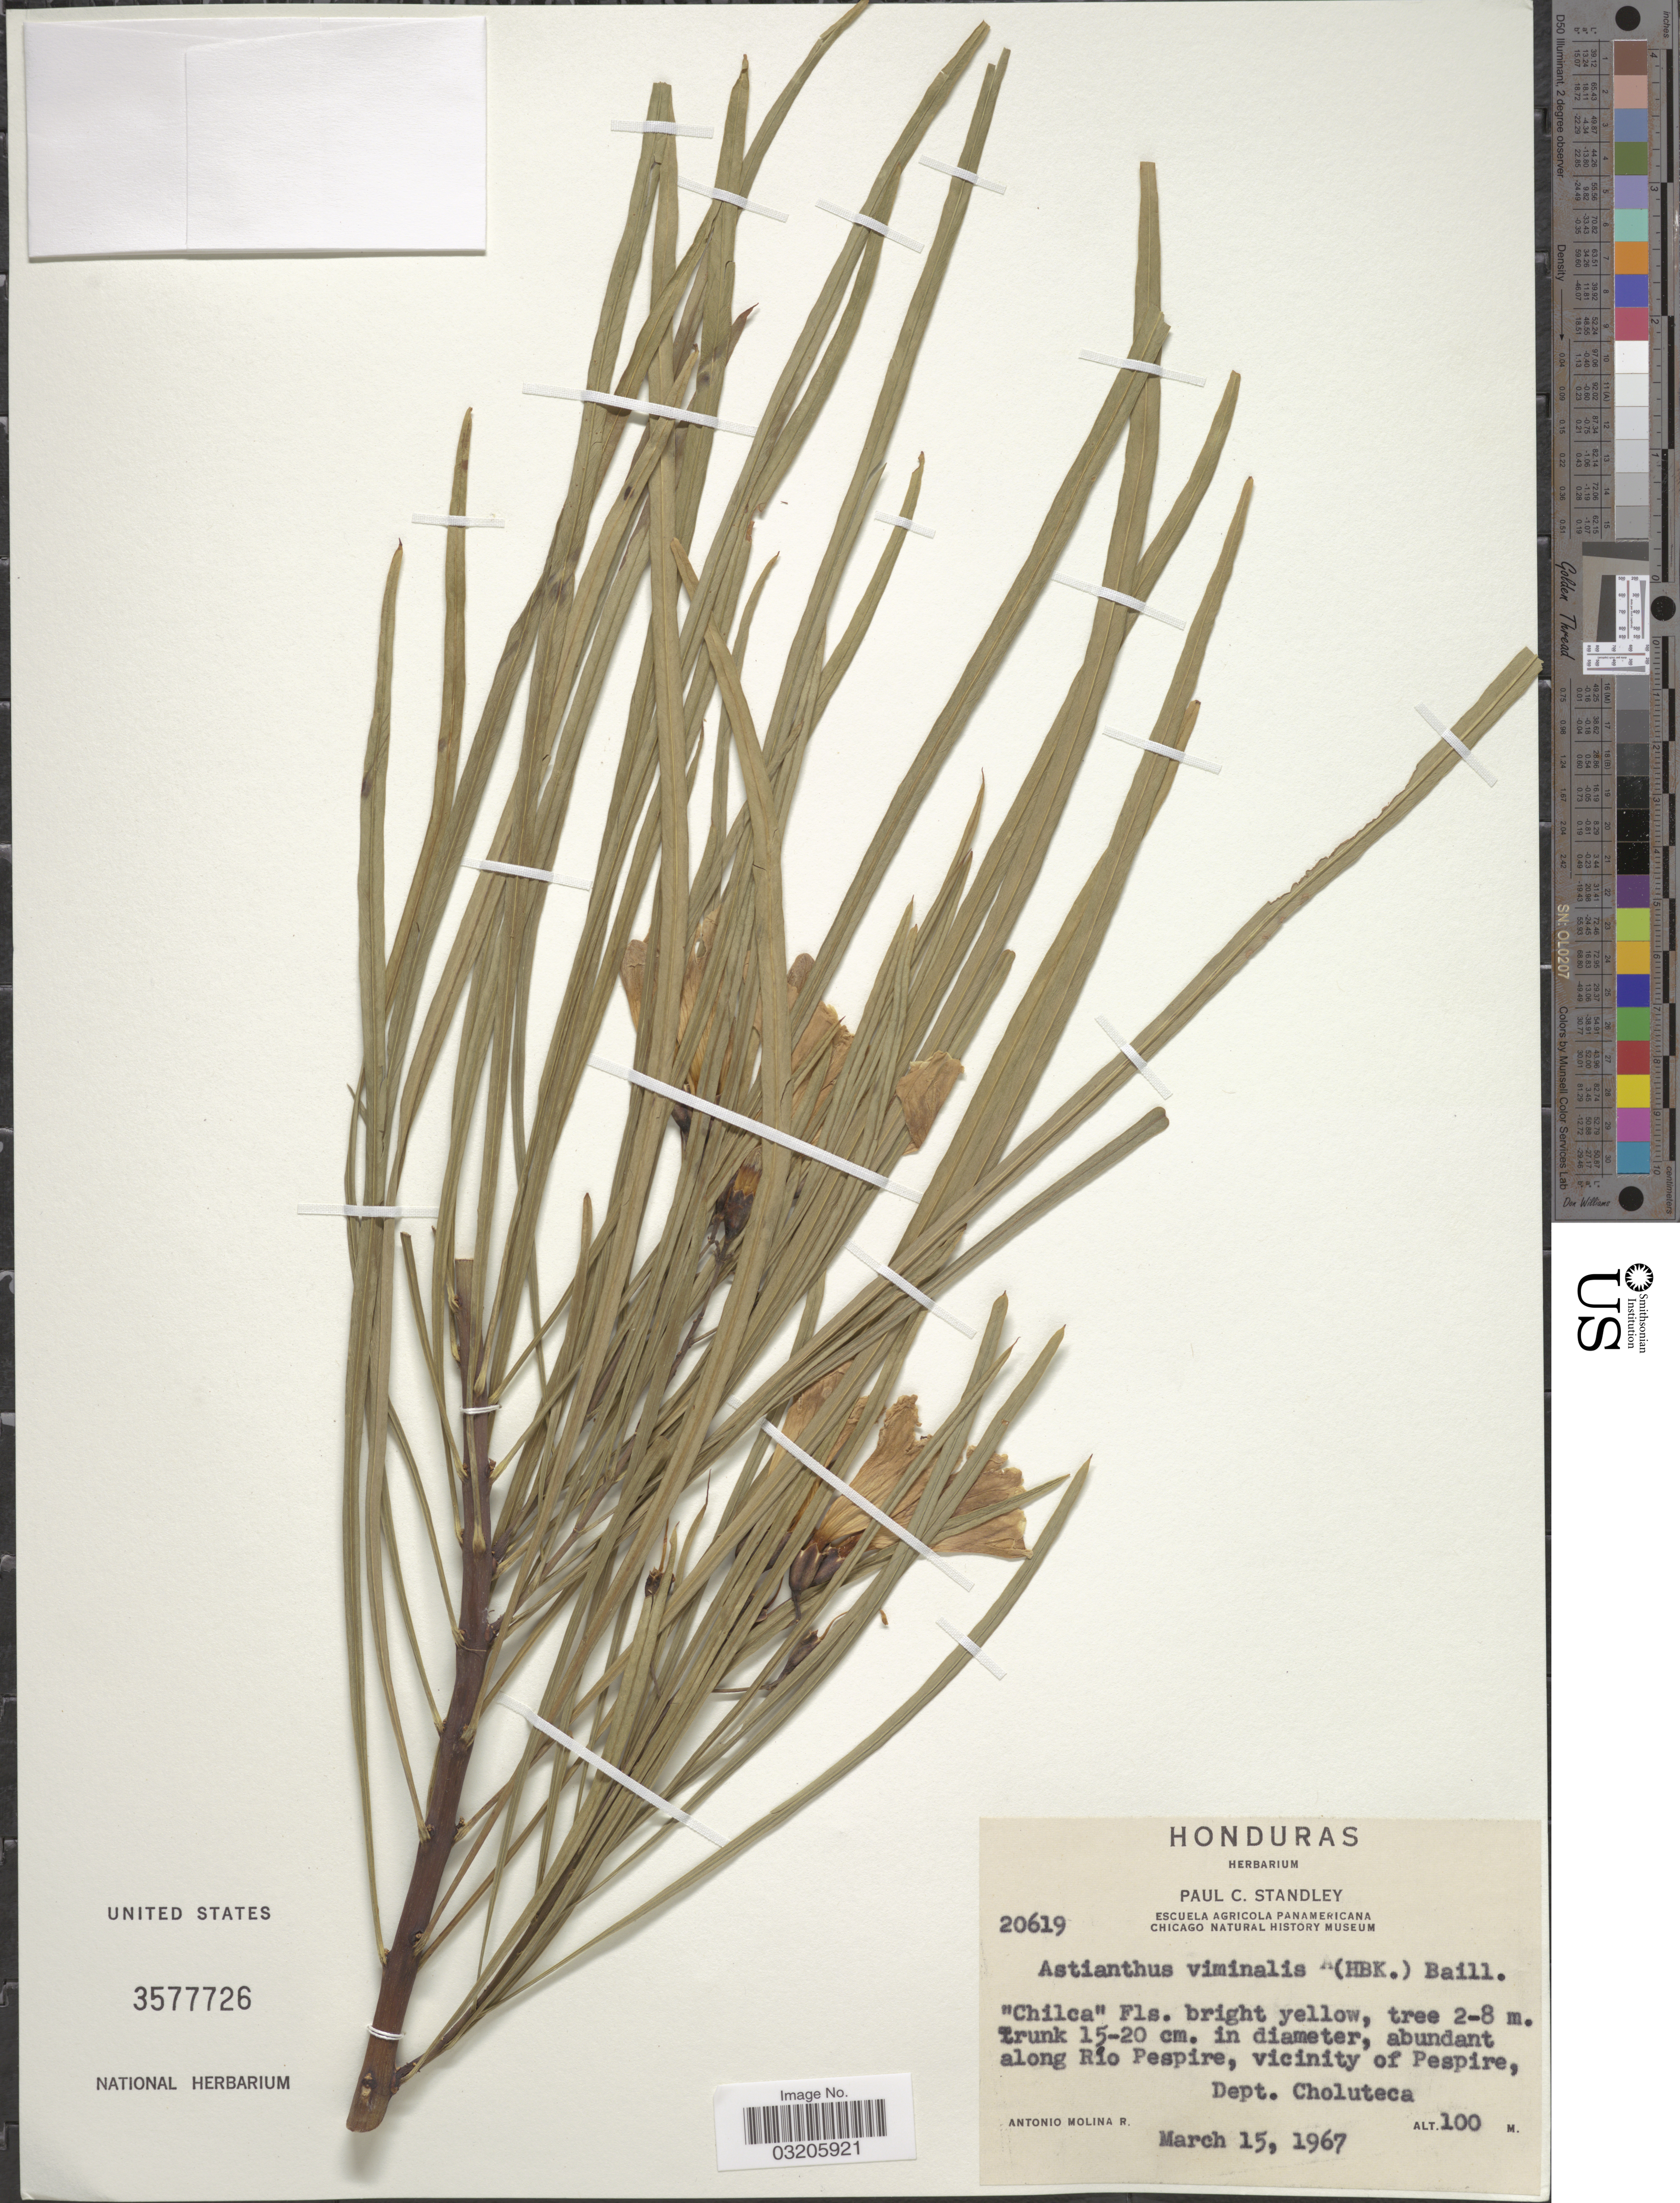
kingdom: Plantae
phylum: Tracheophyta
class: Magnoliopsida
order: Lamiales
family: Bignoniaceae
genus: Astianthus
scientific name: Astianthus viminalis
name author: (Kunth) Baill.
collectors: A. Molina R.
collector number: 20619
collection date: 1967-03-15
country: Honduras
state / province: Choluteca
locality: Along Río Pespire, vicinity of Pespire. Dept. Choluteca.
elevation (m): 100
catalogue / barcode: US 3577726